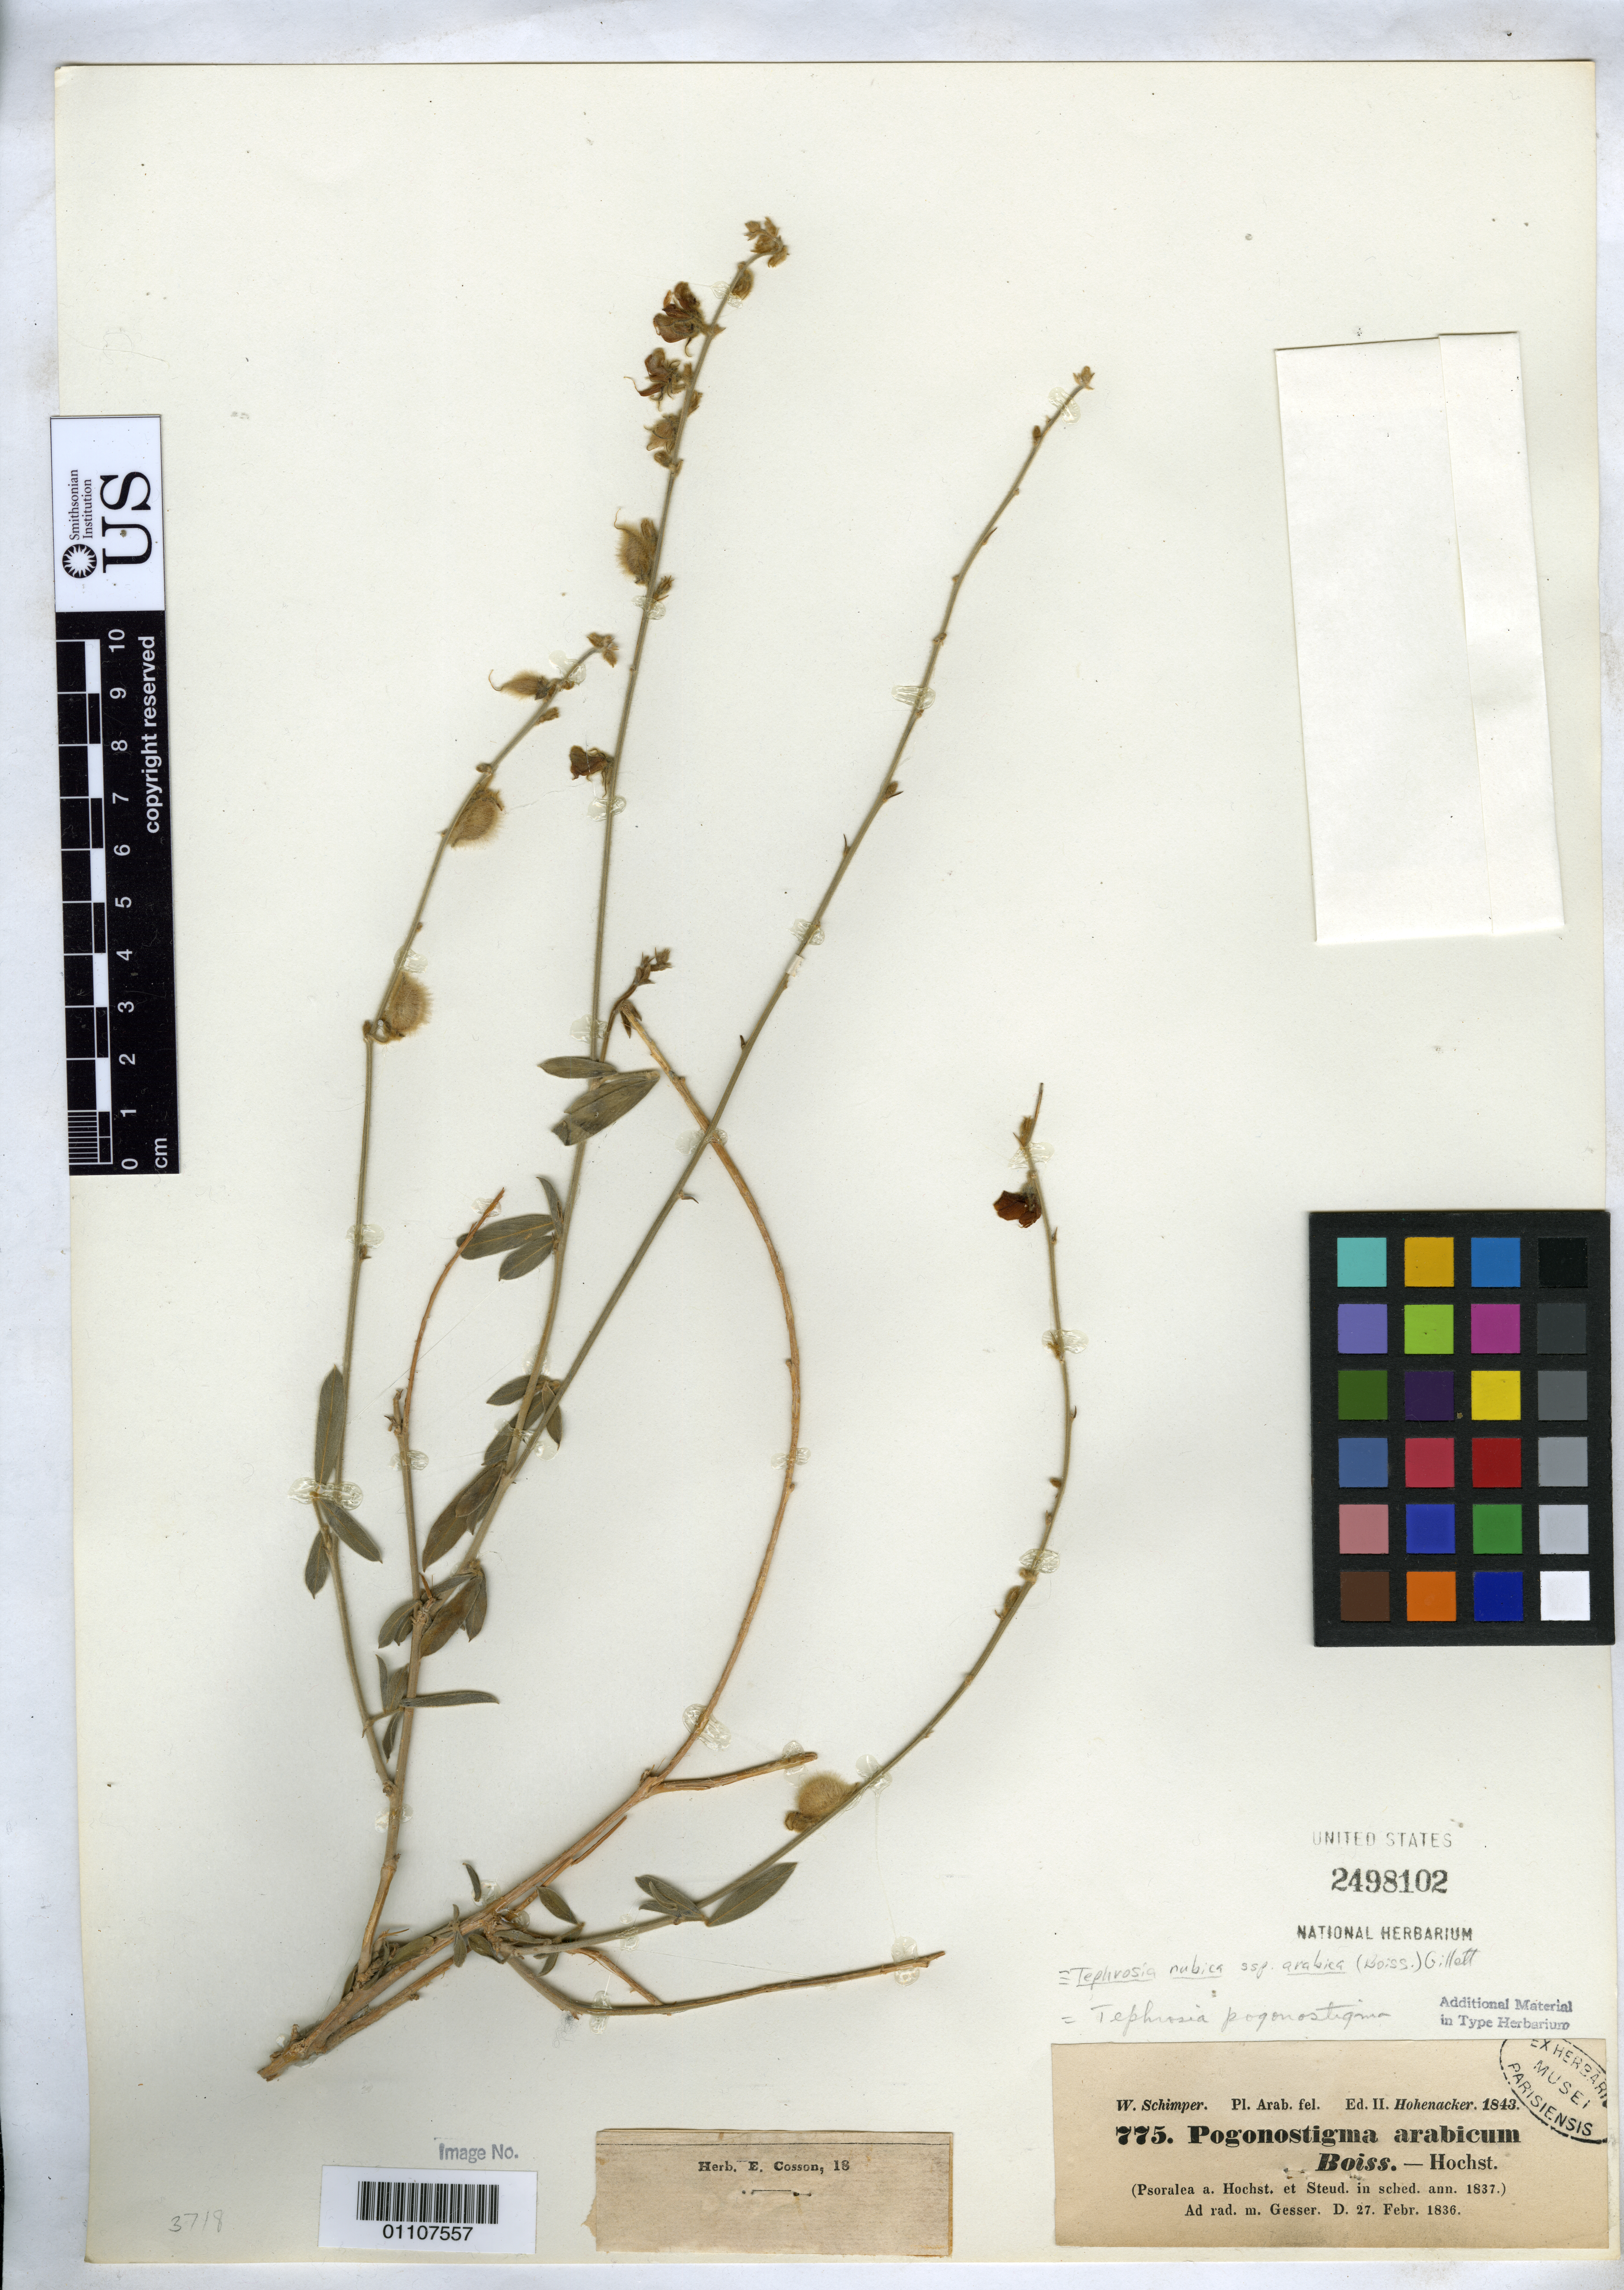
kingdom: Plantae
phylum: Tracheophyta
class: Magnoliopsida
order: Fabales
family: Fabaceae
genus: Pogonostigma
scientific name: Pogonostigma arabicum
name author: Hochst. & Steud. ex Boiss.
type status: Syntype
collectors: W. Schimper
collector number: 775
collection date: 1836-02-27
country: Saudi Arabia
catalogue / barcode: US 2498102